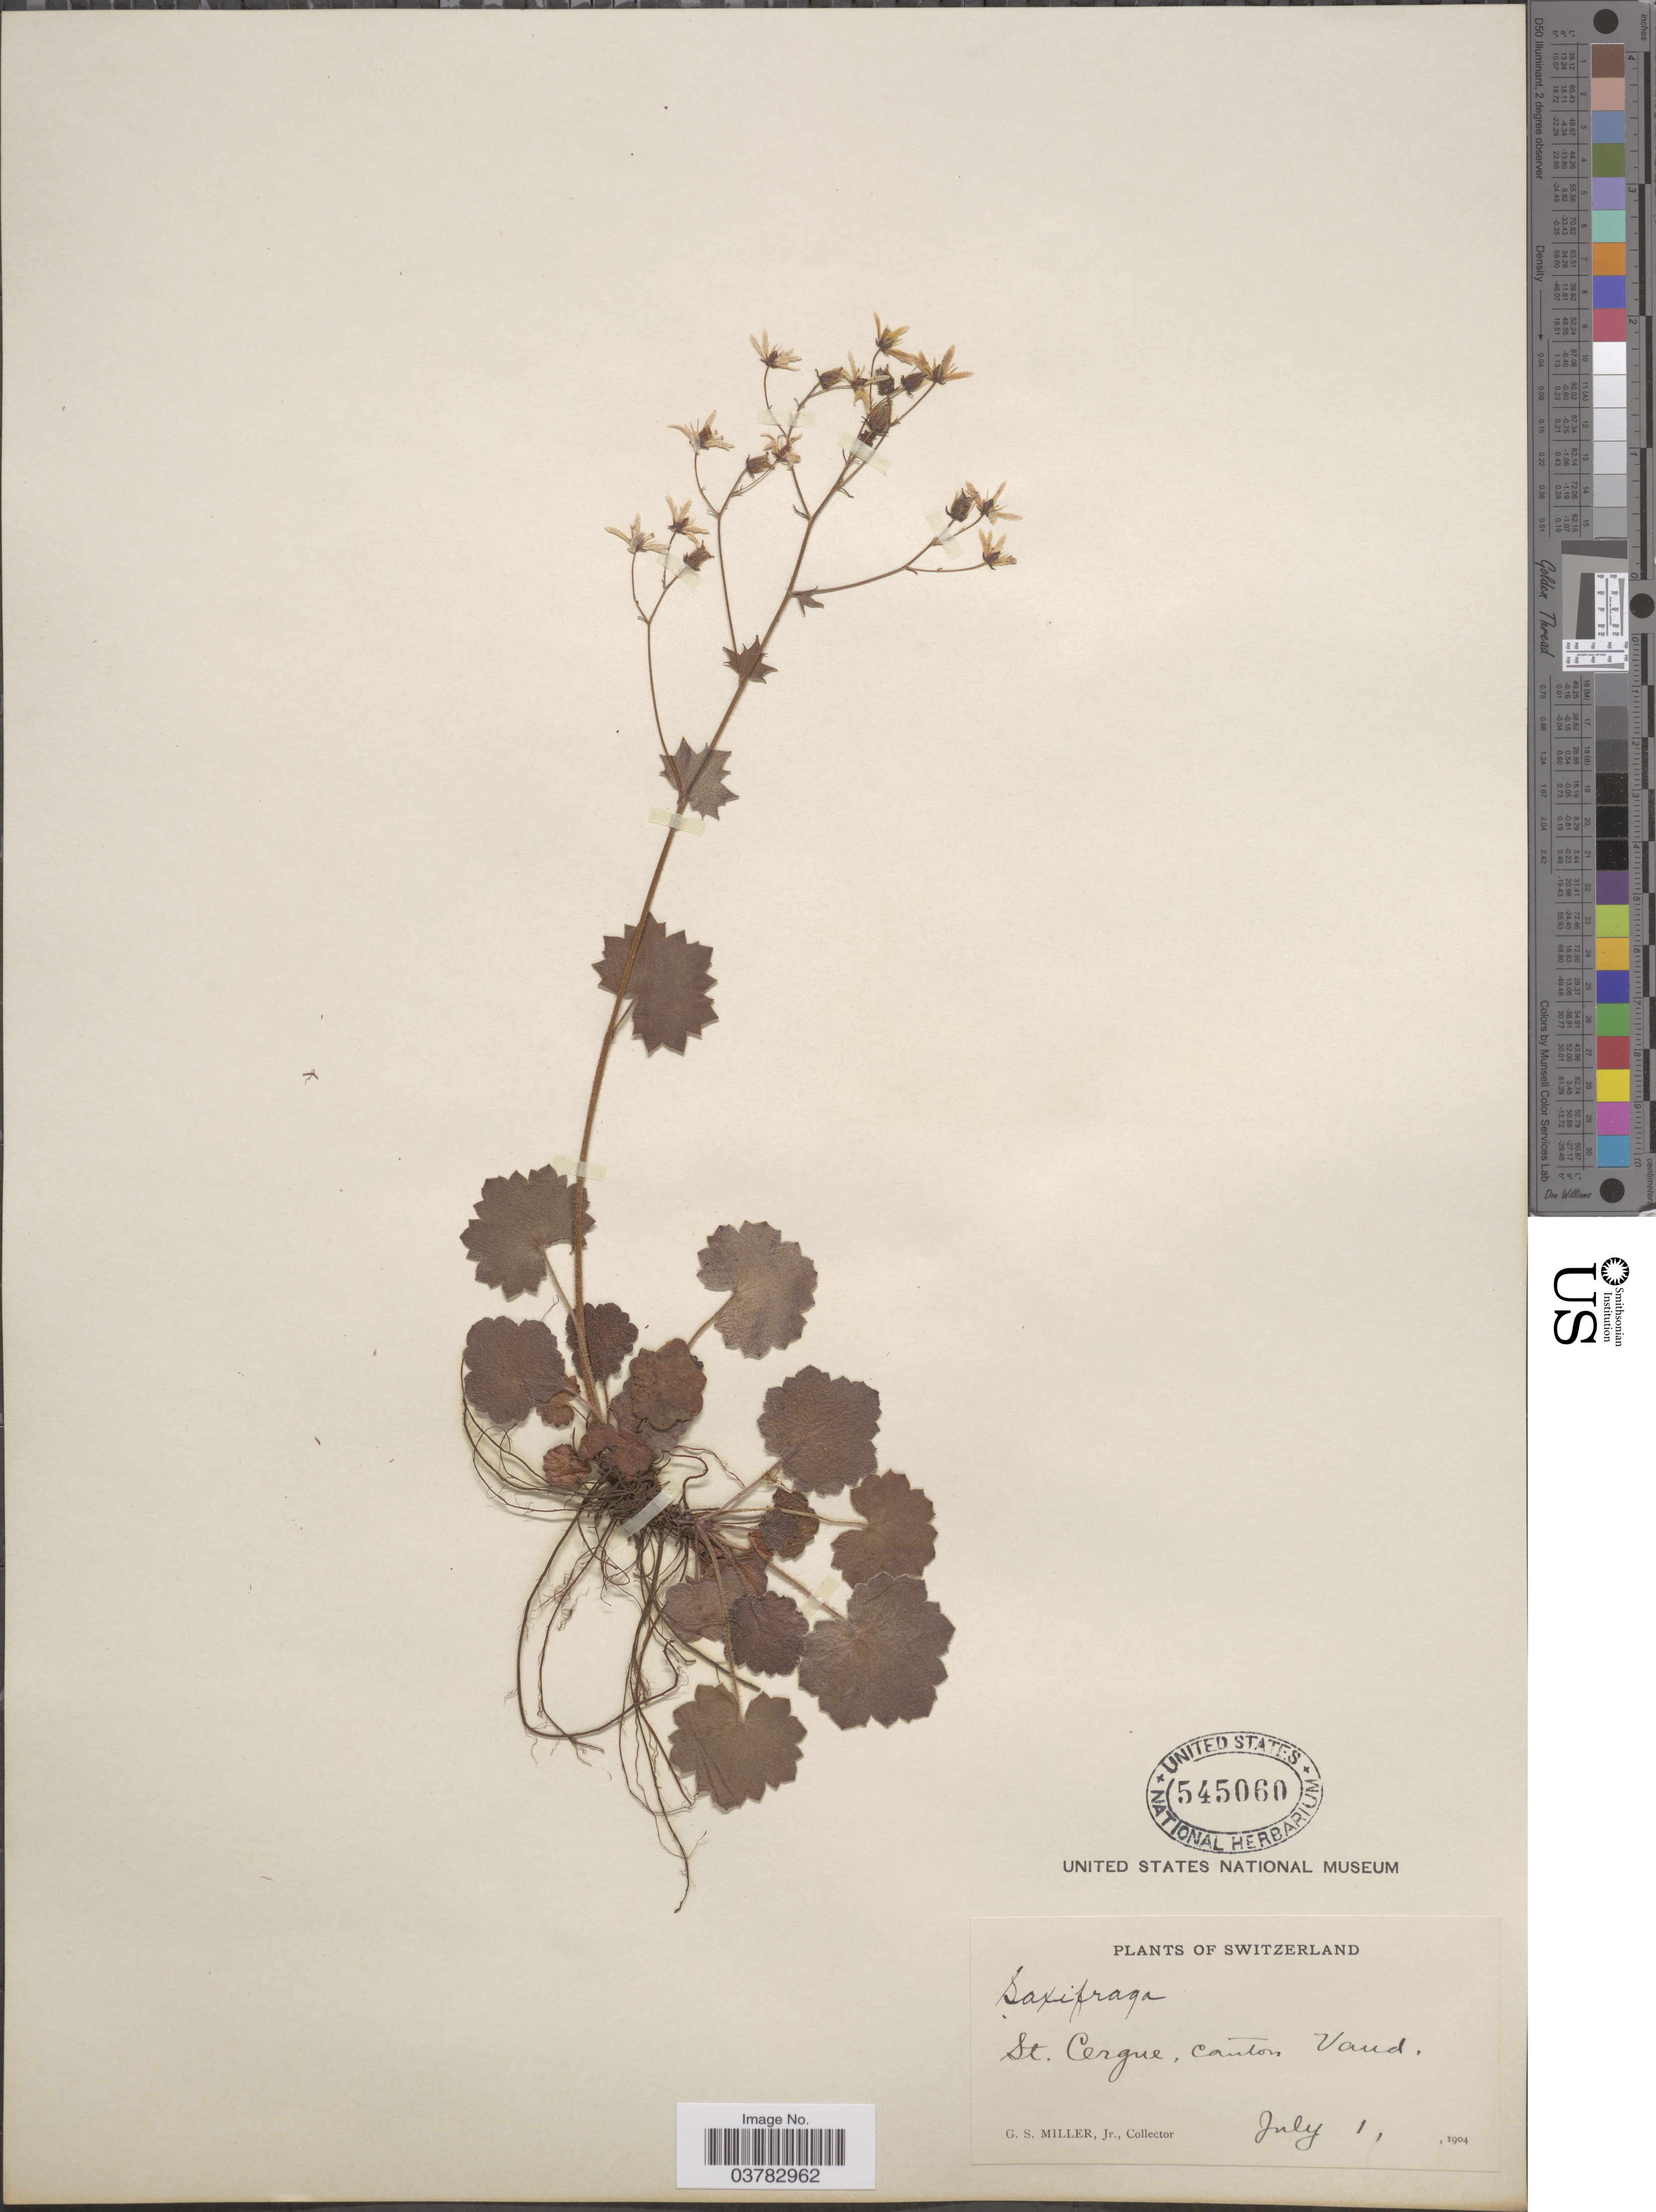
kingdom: Plantae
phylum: Tracheophyta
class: Magnoliopsida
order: Saxifragales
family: Saxifragaceae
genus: Saxifraga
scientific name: Saxifraga sp.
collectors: G. S. Miller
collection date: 1904-07-01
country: Switzerland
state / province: Vaud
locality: St. Cergue, canton Vaud.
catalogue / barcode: US 545060